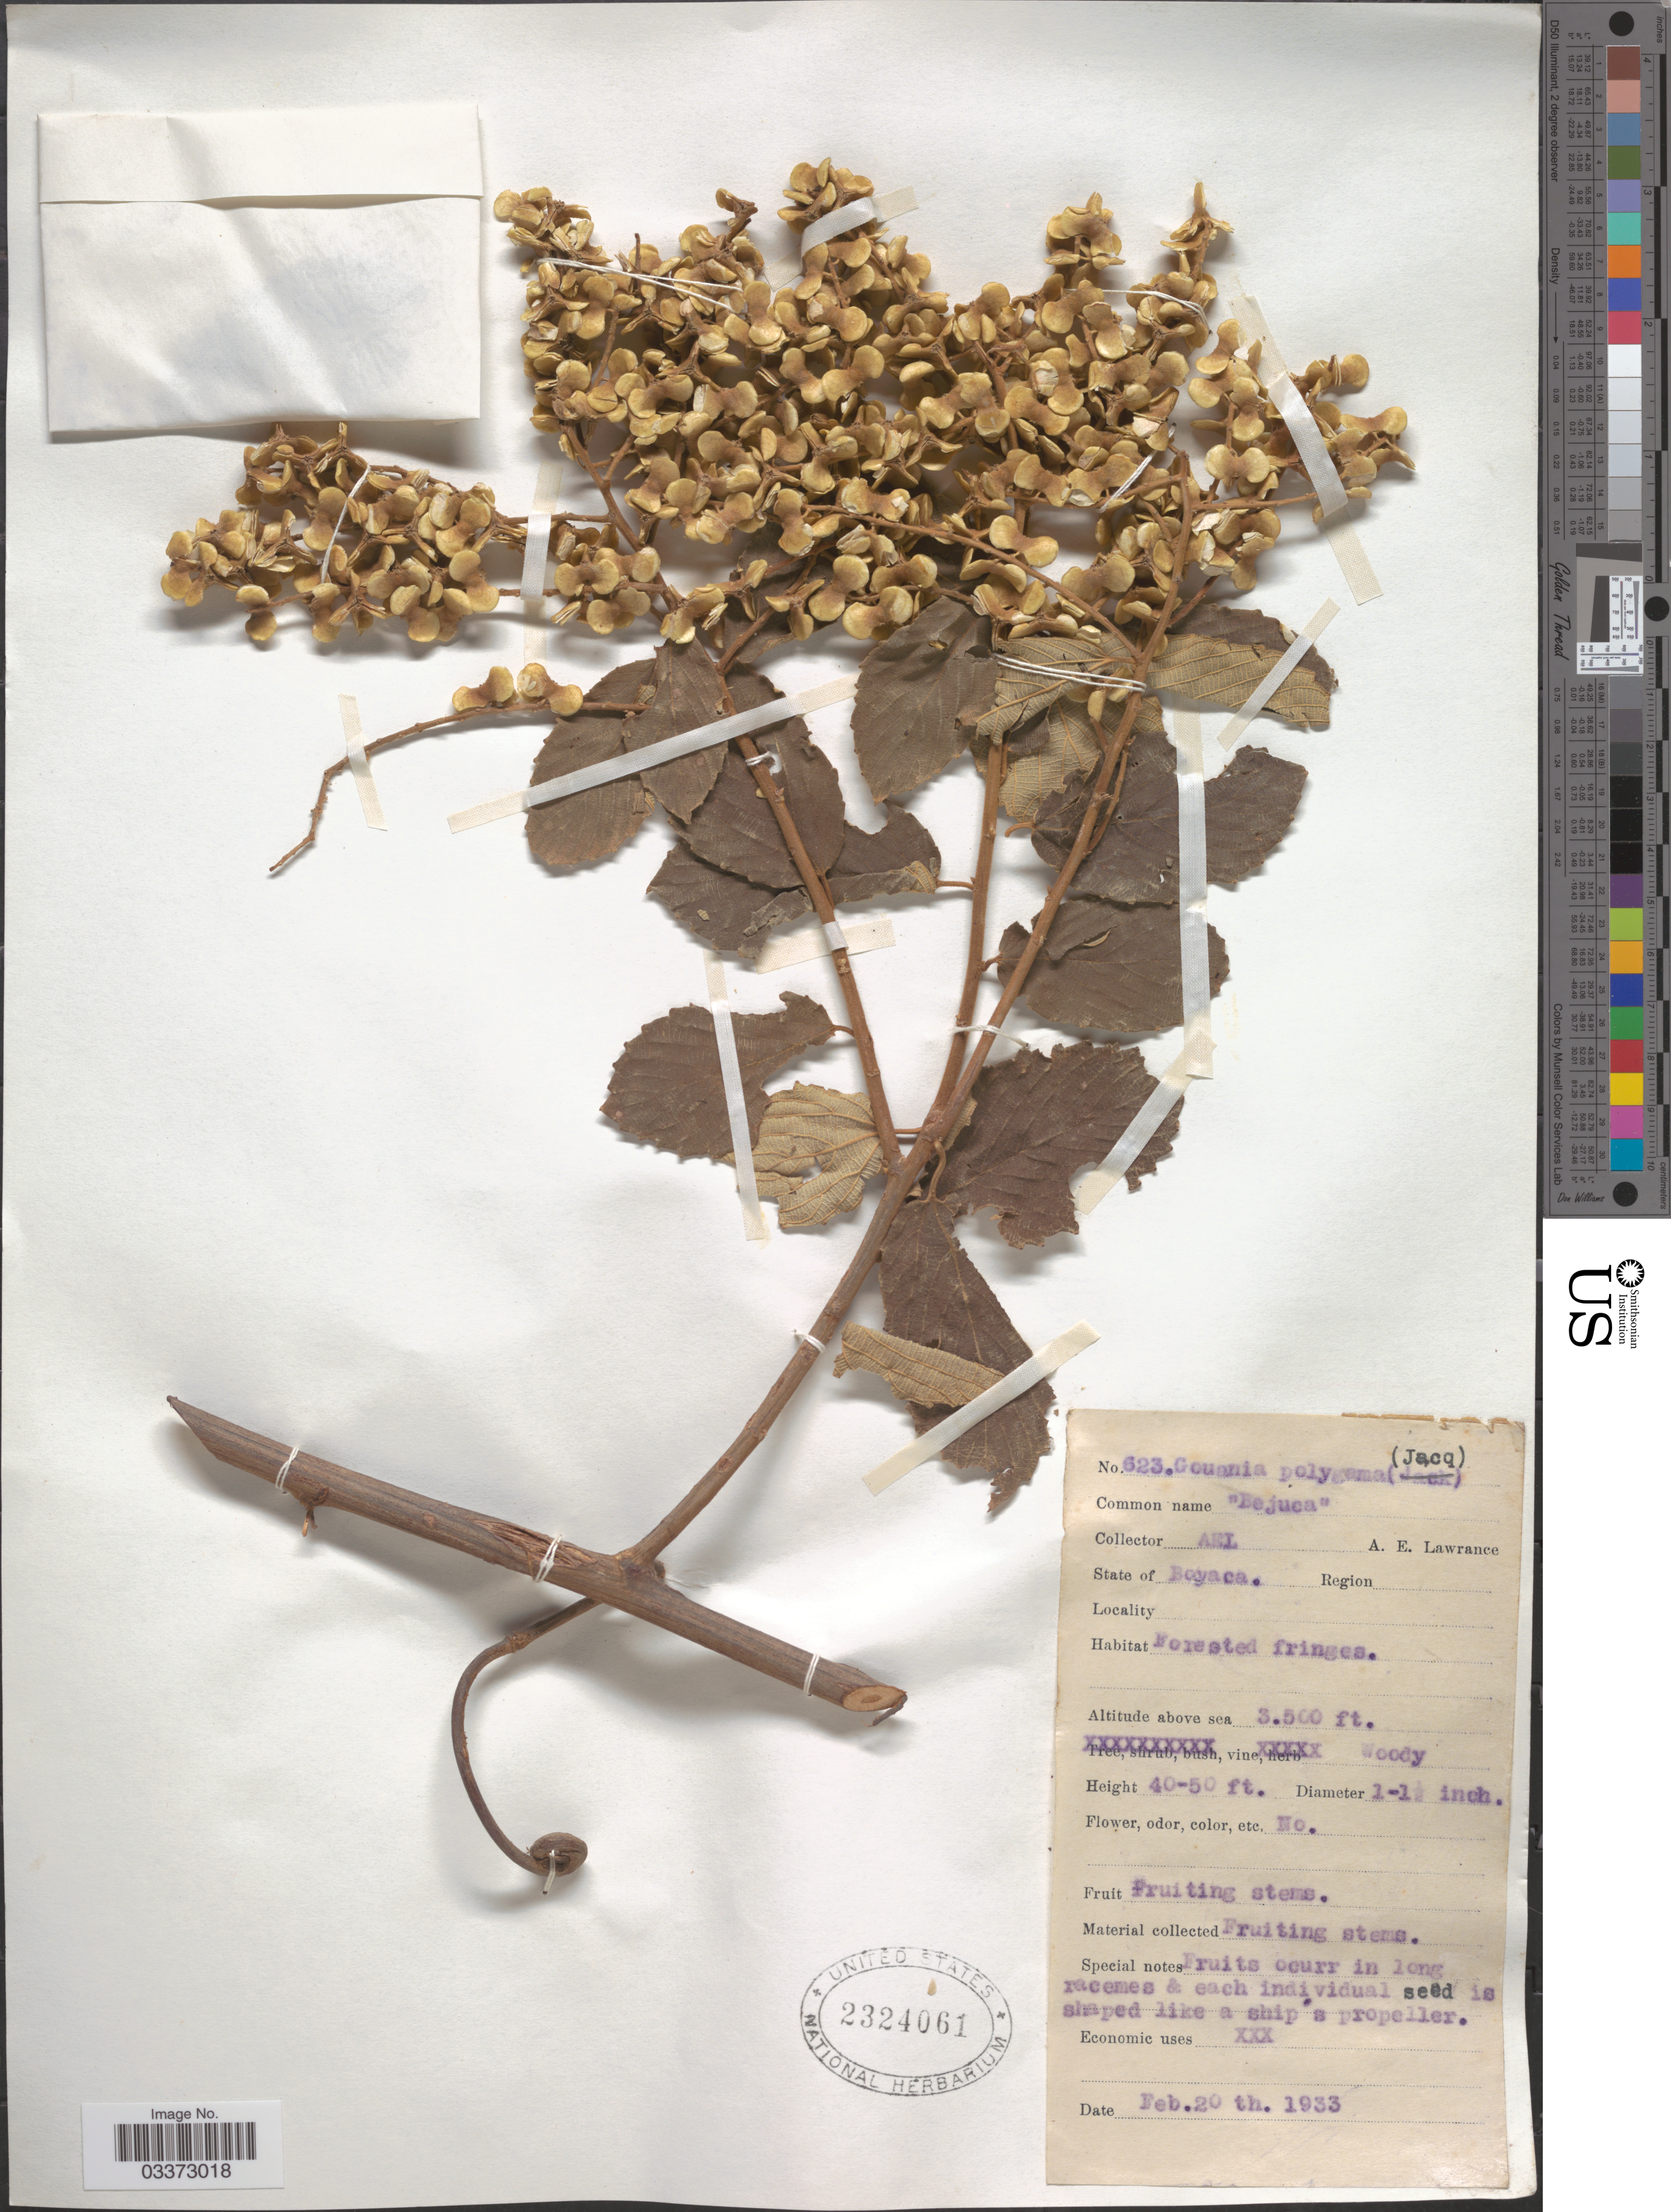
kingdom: Plantae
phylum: Tracheophyta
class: Magnoliopsida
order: Rosales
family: Rhamnaceae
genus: Gouania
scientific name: Gouania polygama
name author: (Jacq.) Urb.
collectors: A. Lawrance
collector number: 623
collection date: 1933-02-20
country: Colombia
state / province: Boyacá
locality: Forested fringes.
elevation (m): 1067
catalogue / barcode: US 2324061